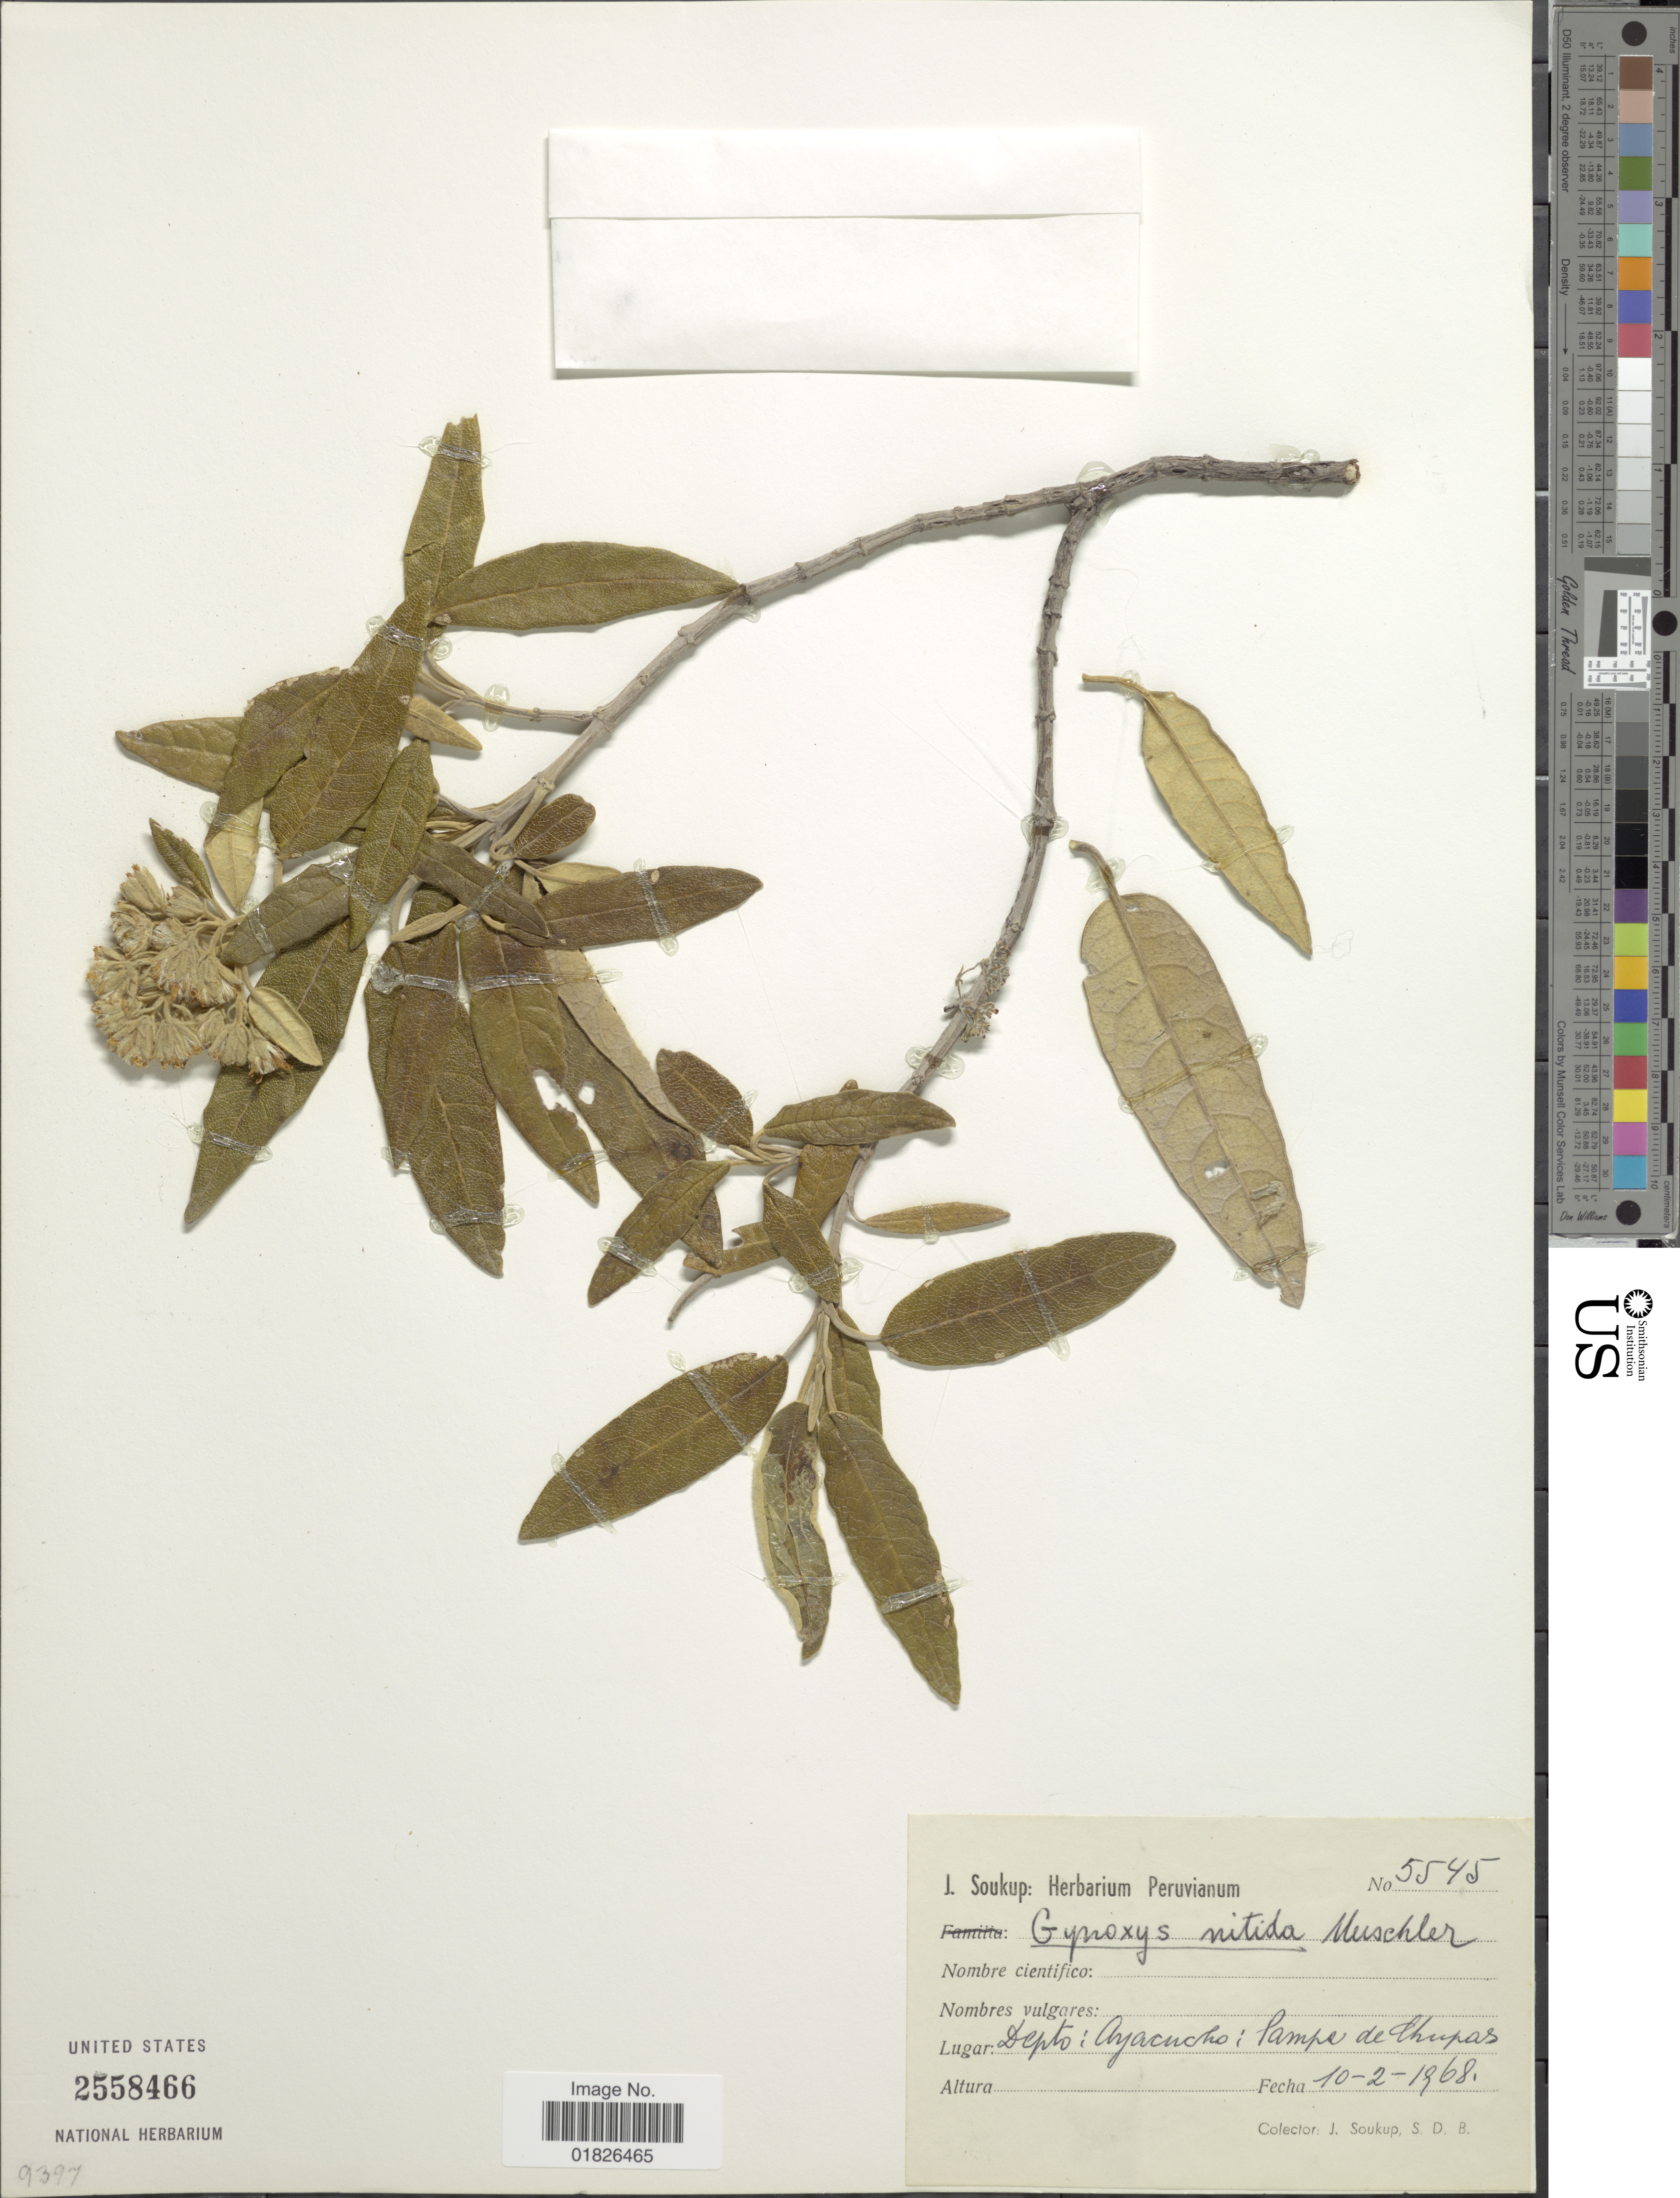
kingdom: Plantae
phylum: Tracheophyta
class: Magnoliopsida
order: Asterales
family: Asteraceae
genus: Gynoxys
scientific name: Gynoxys nitida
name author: Muschl.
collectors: J. Soukup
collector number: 5545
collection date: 1968-02-10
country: Peru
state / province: Ayacucho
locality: Campa de Chupas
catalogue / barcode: US 2558466